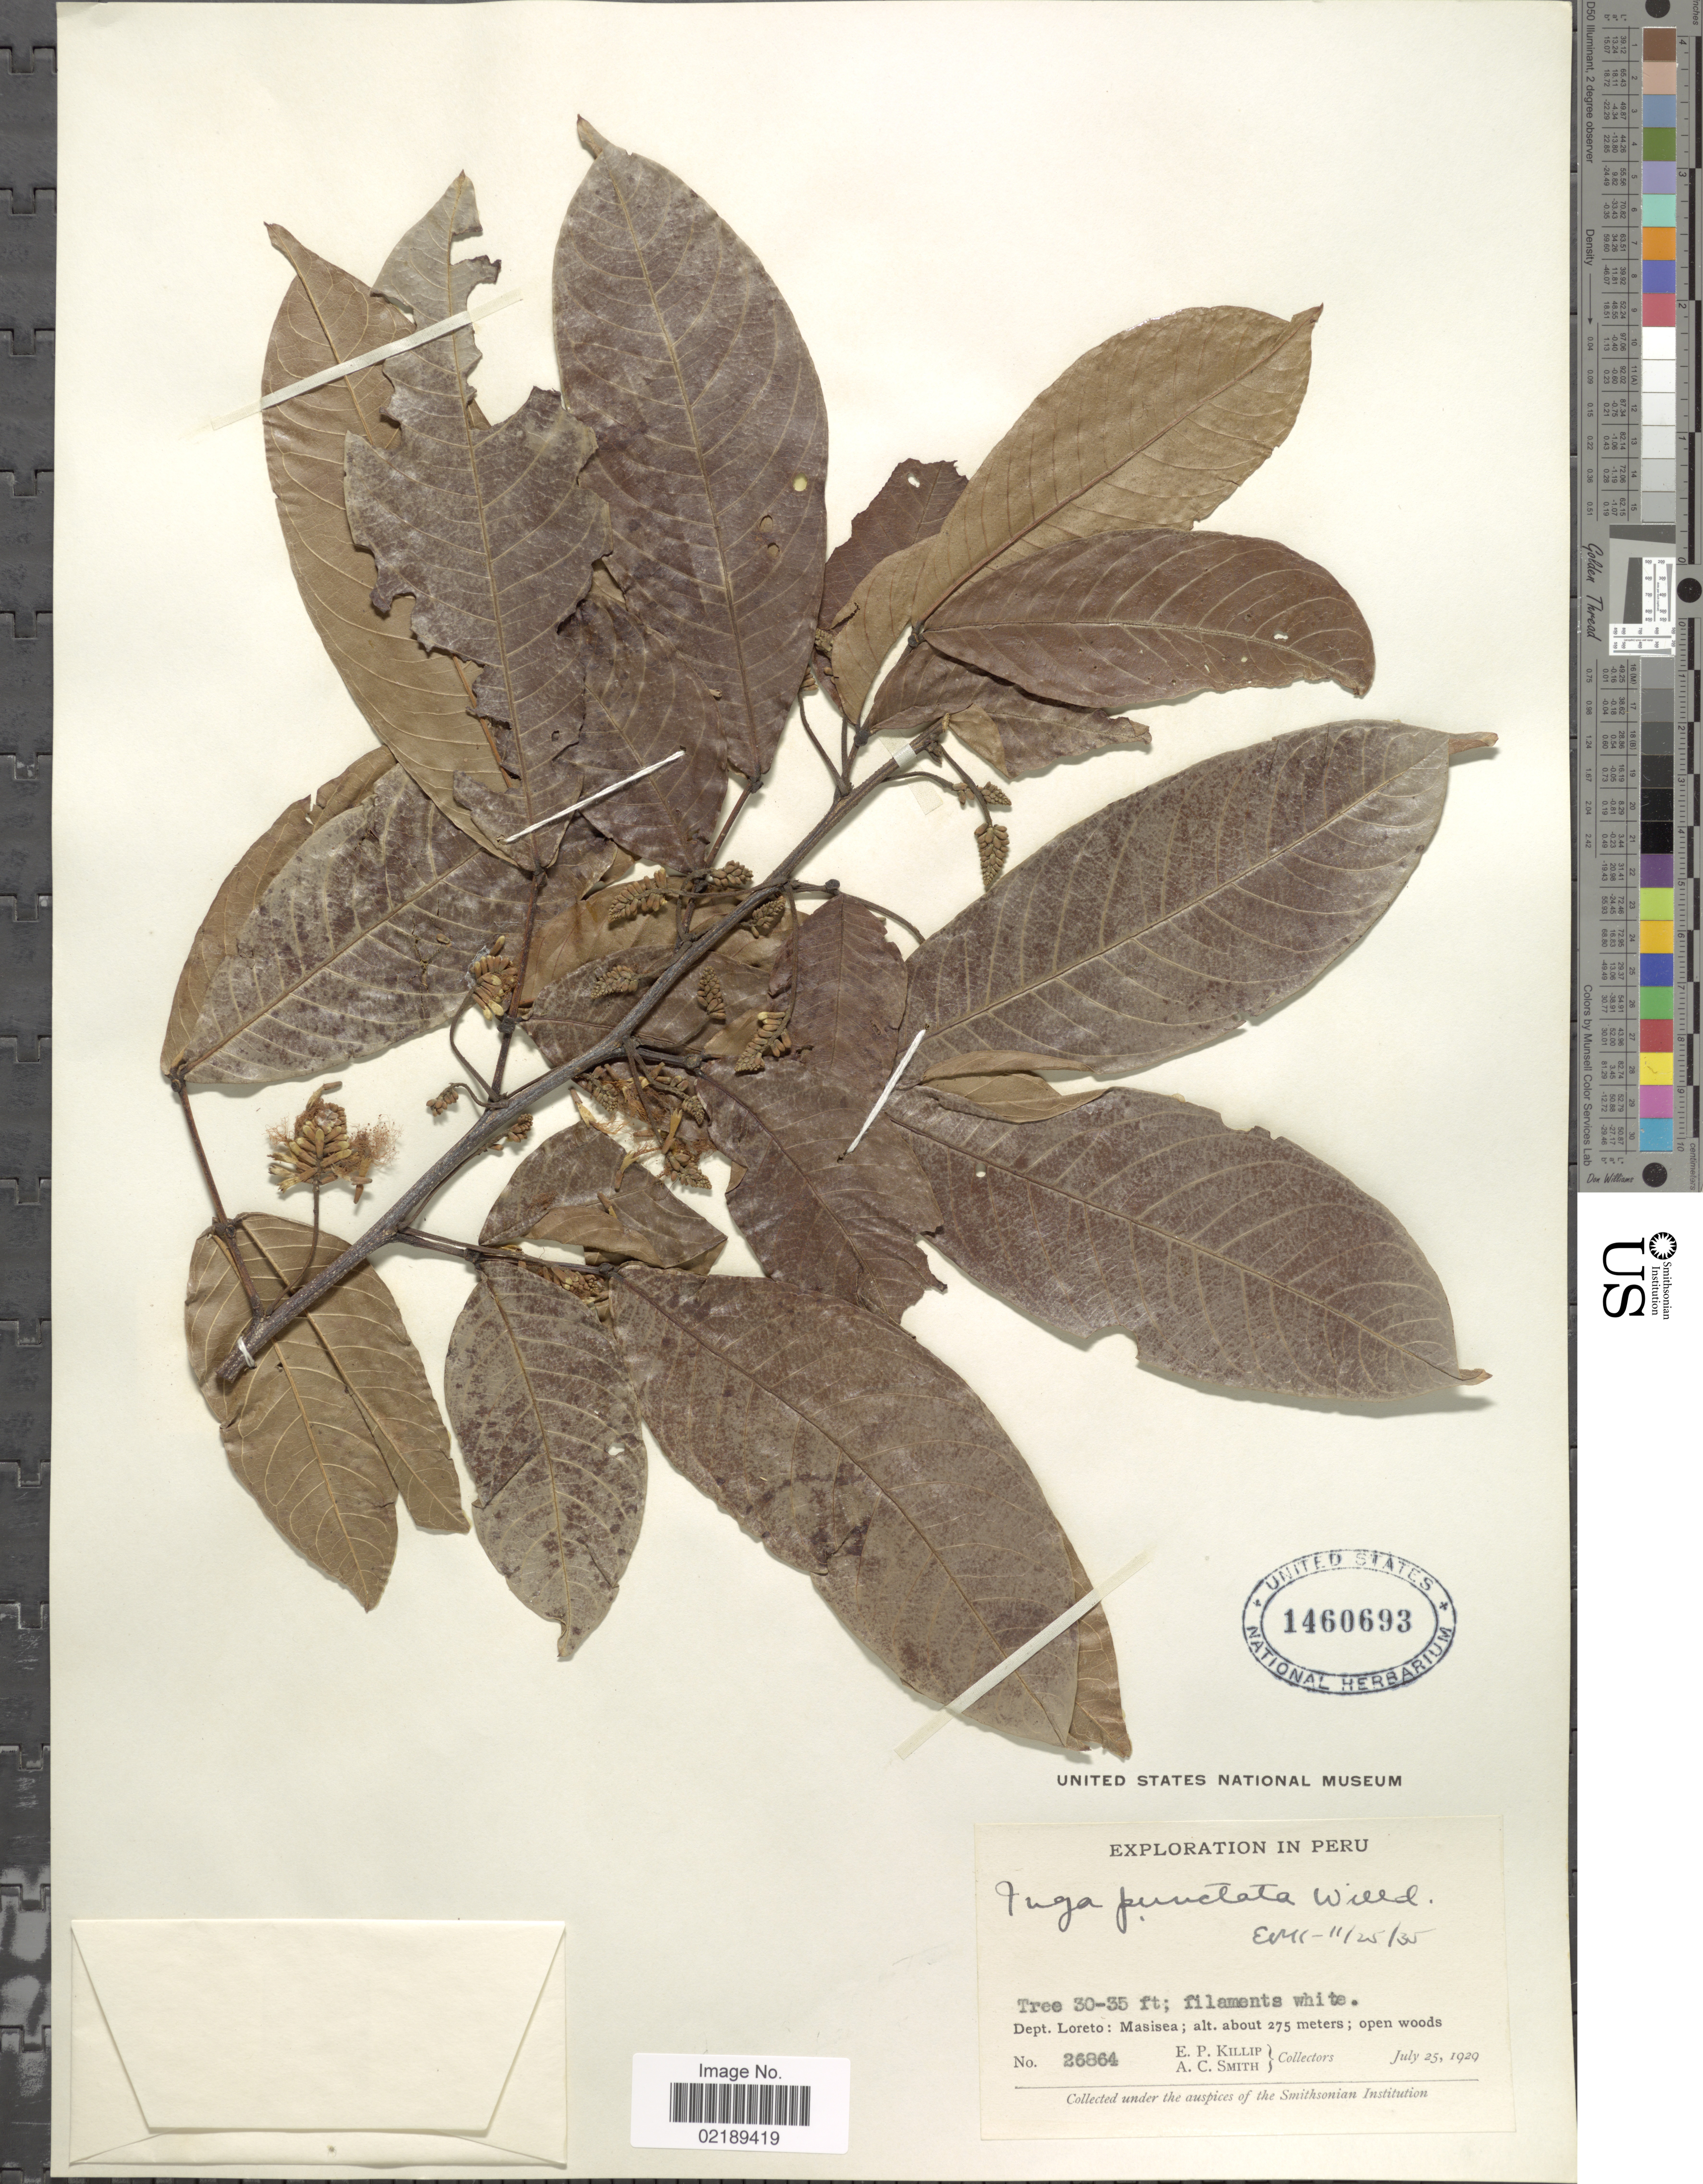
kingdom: Plantae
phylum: Tracheophyta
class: Magnoliopsida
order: Fabales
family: Fabaceae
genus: Inga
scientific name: Inga punctata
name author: Willd.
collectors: E. P. Killip & A. C. Smith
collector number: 26864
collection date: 1929-07-25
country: Peru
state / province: Loreto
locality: Masisea.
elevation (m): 275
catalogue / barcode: US 1460693